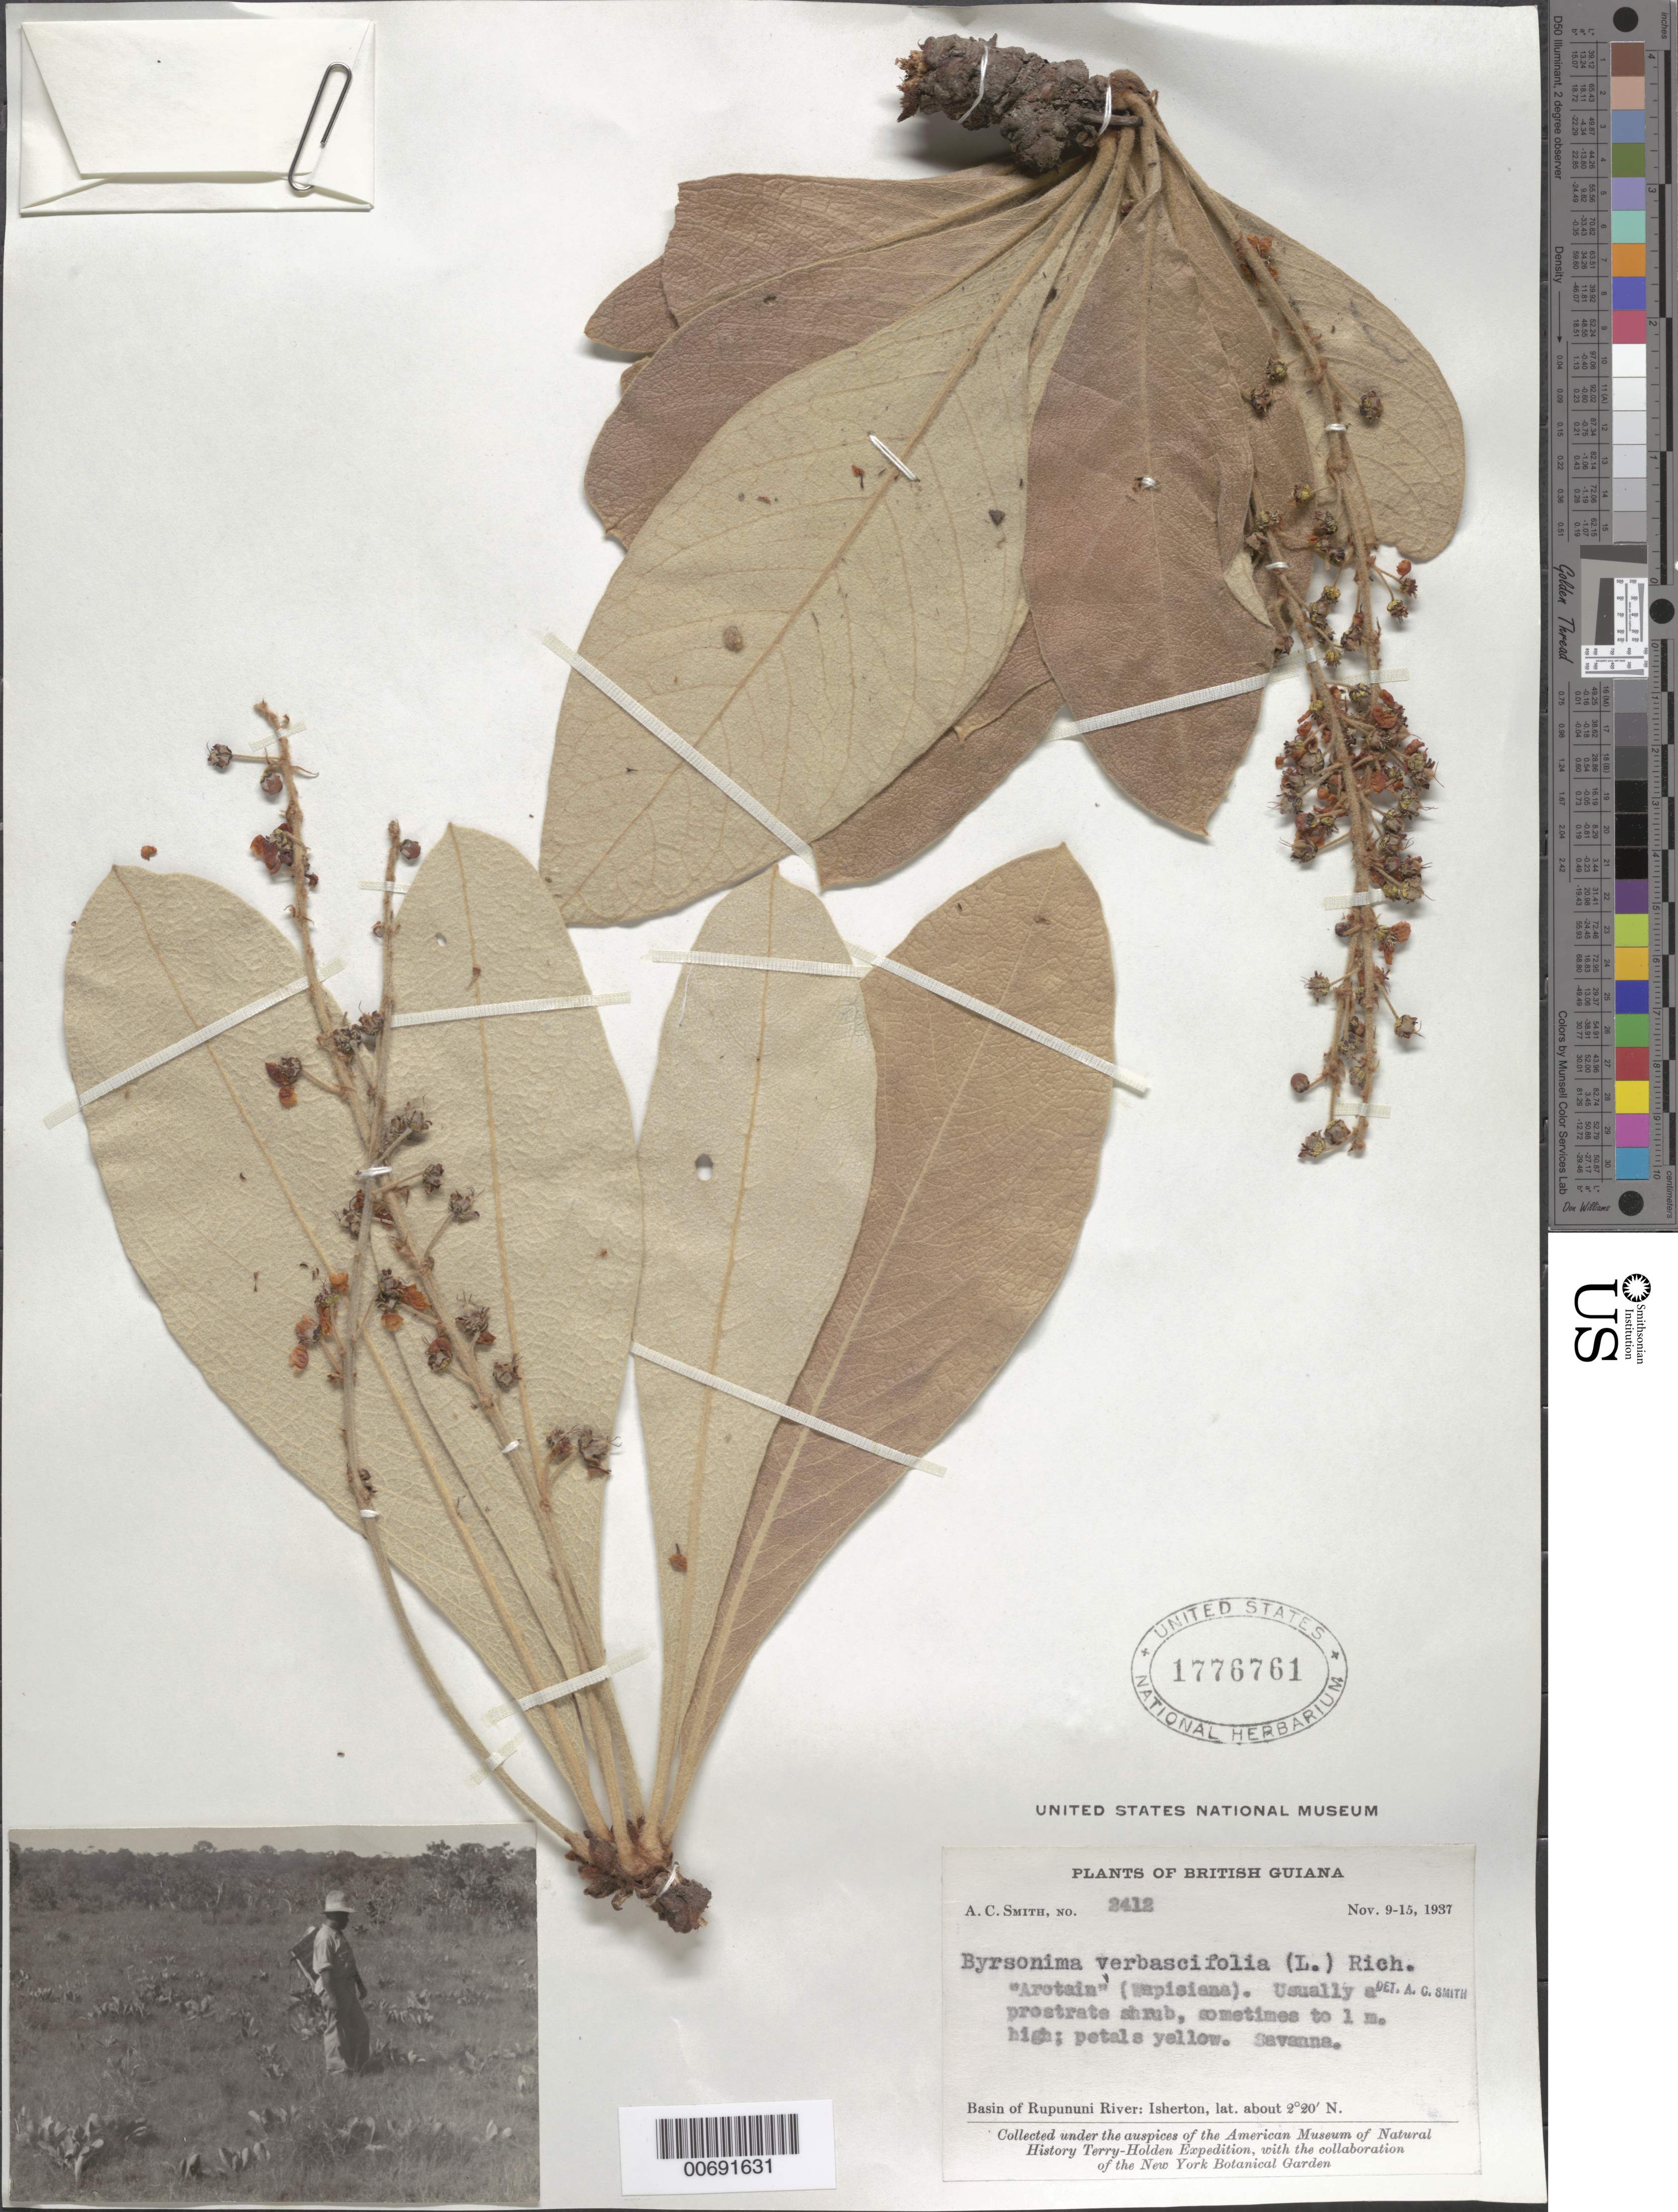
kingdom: Plantae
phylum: Tracheophyta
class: Magnoliopsida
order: Malpighiales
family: Malpighiaceae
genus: Byrsonima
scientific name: Byrsonima verbascifolia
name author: (L.) DC.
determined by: Smith, A. C.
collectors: A. C. Smith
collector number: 2412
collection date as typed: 9-Nov-37 to 15-Nov-37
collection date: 1937-11-09/1937-11-15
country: Guyana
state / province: U. Takutu-U. Essequibo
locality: Isherton, basin of Rupununi River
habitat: Savanna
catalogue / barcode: US 1776761